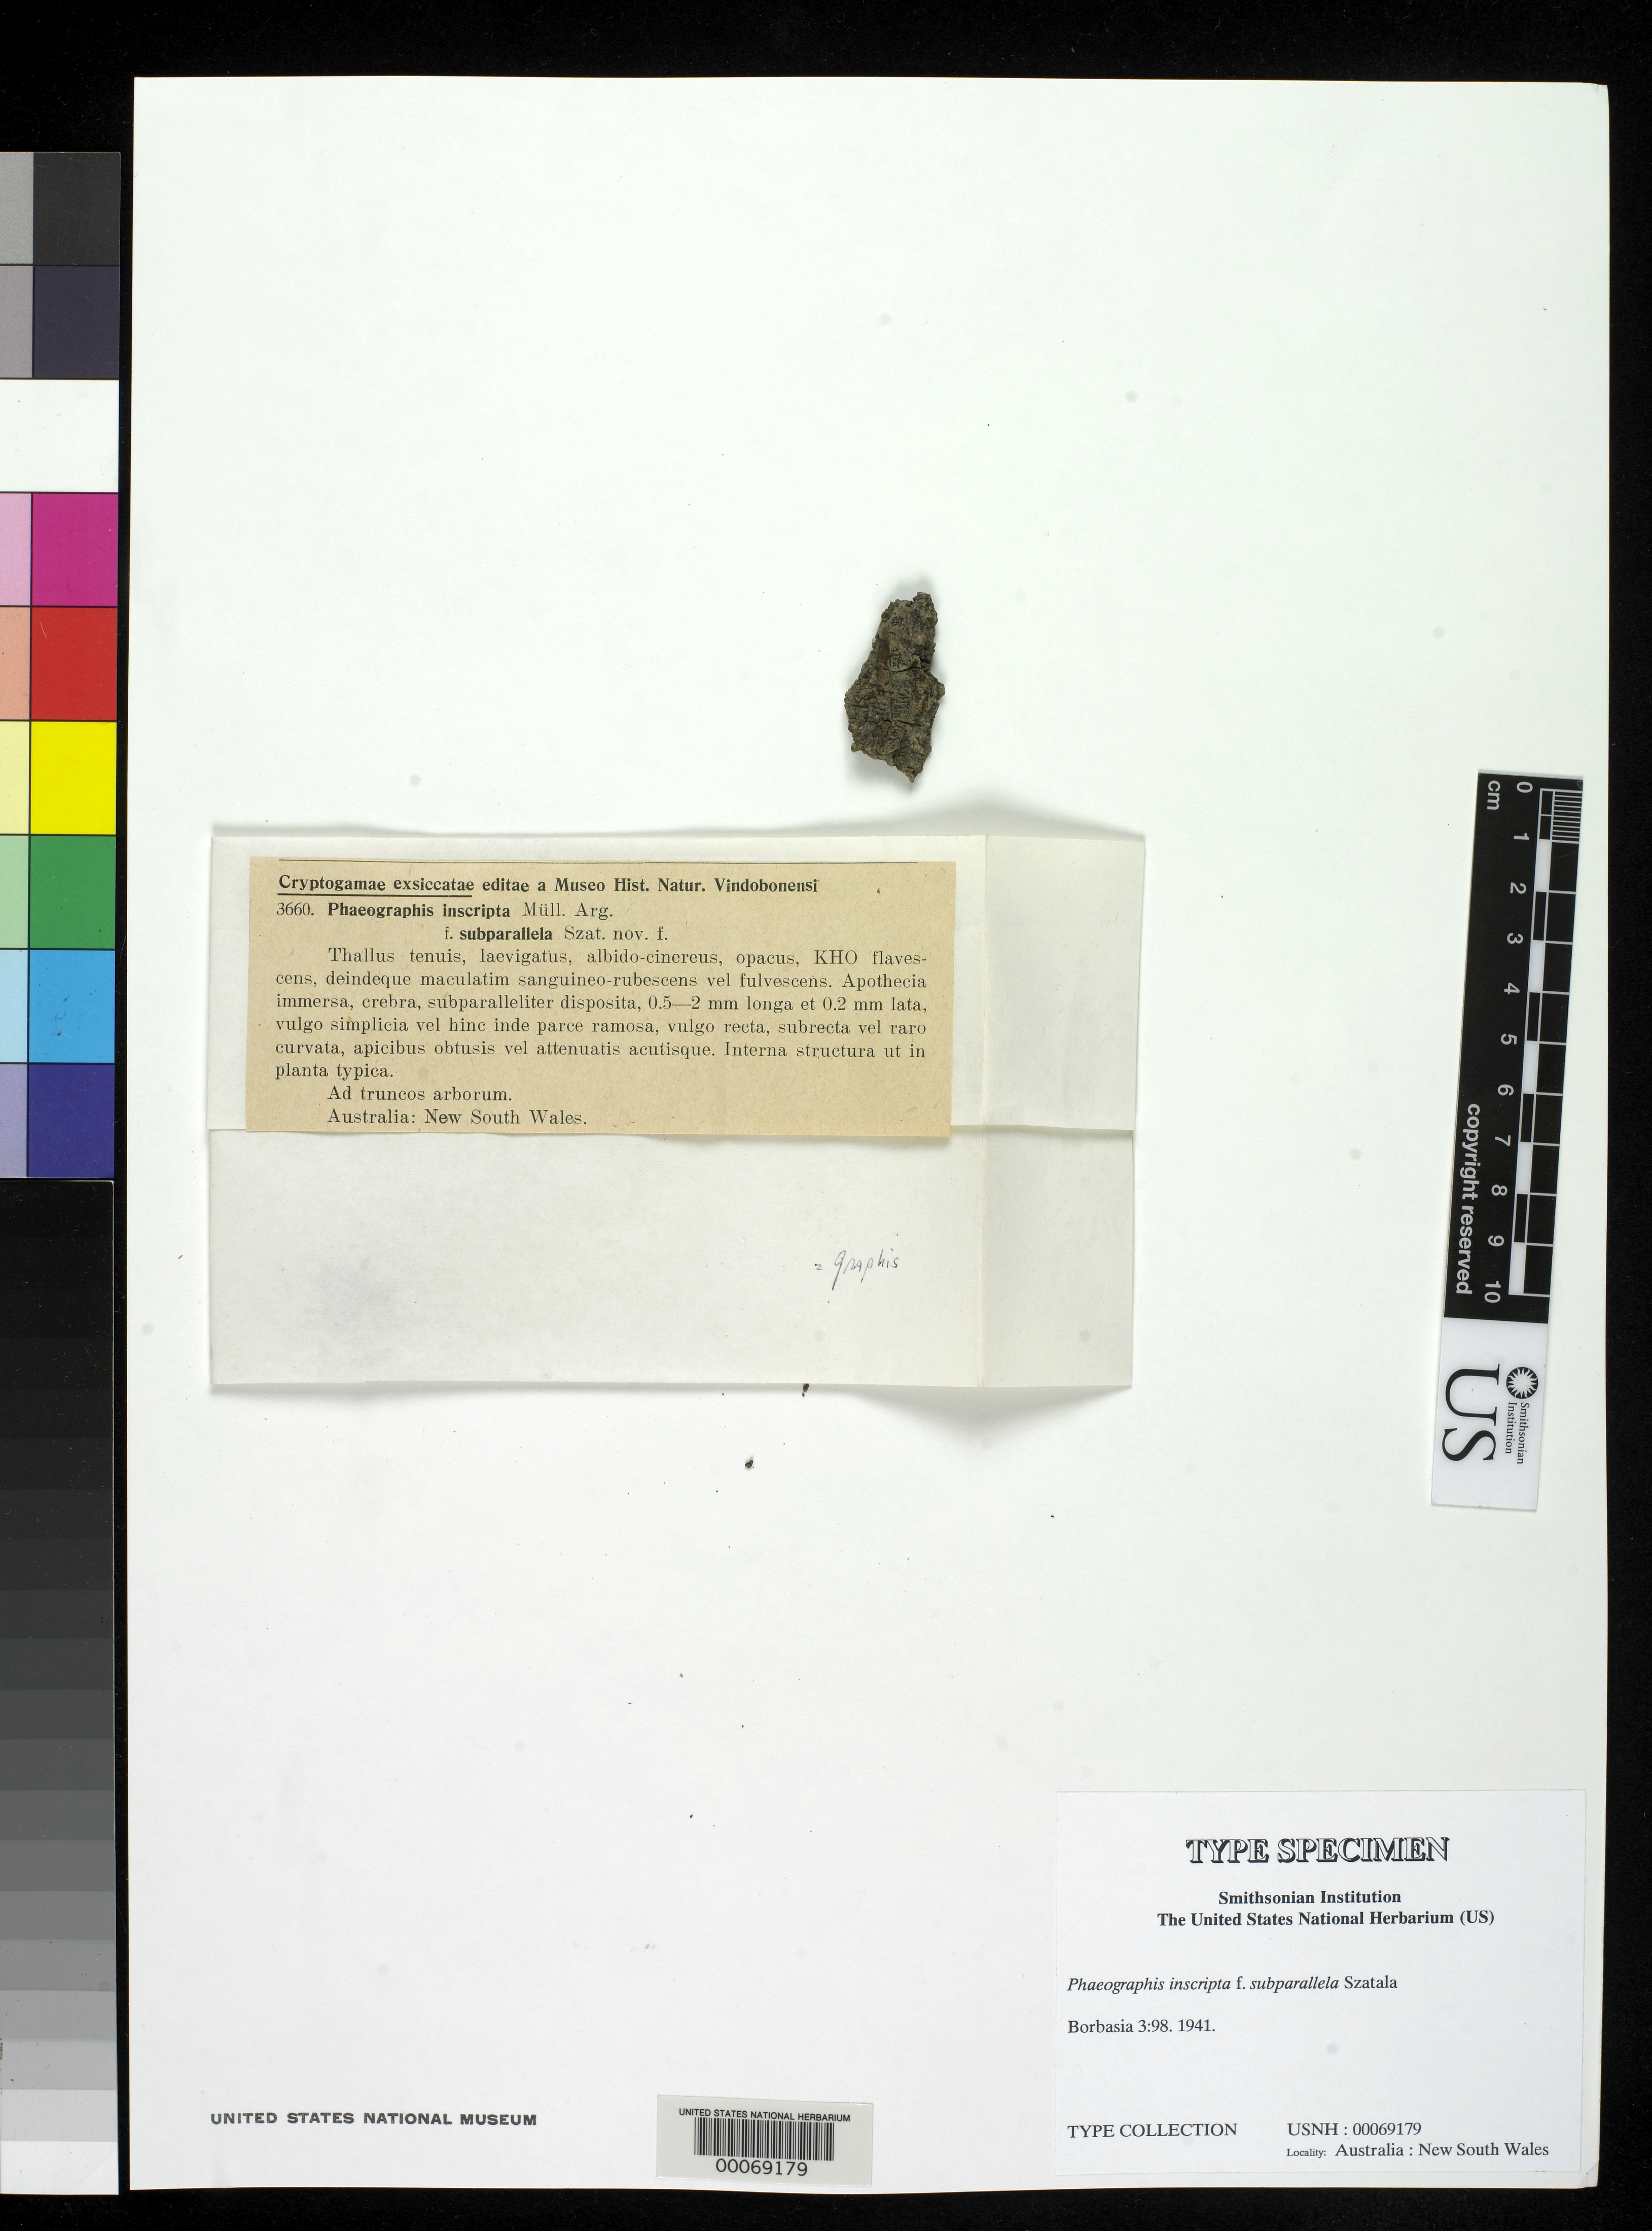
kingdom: Fungi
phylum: Ascomycota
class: Lecanoromycetes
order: Ostropales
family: Graphidaceae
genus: Phaeographis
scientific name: Phaeographis inscripta f. subparallela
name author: Szatala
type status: Type Collection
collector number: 3660 Crypt. Exsic.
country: Australia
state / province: New South Wales